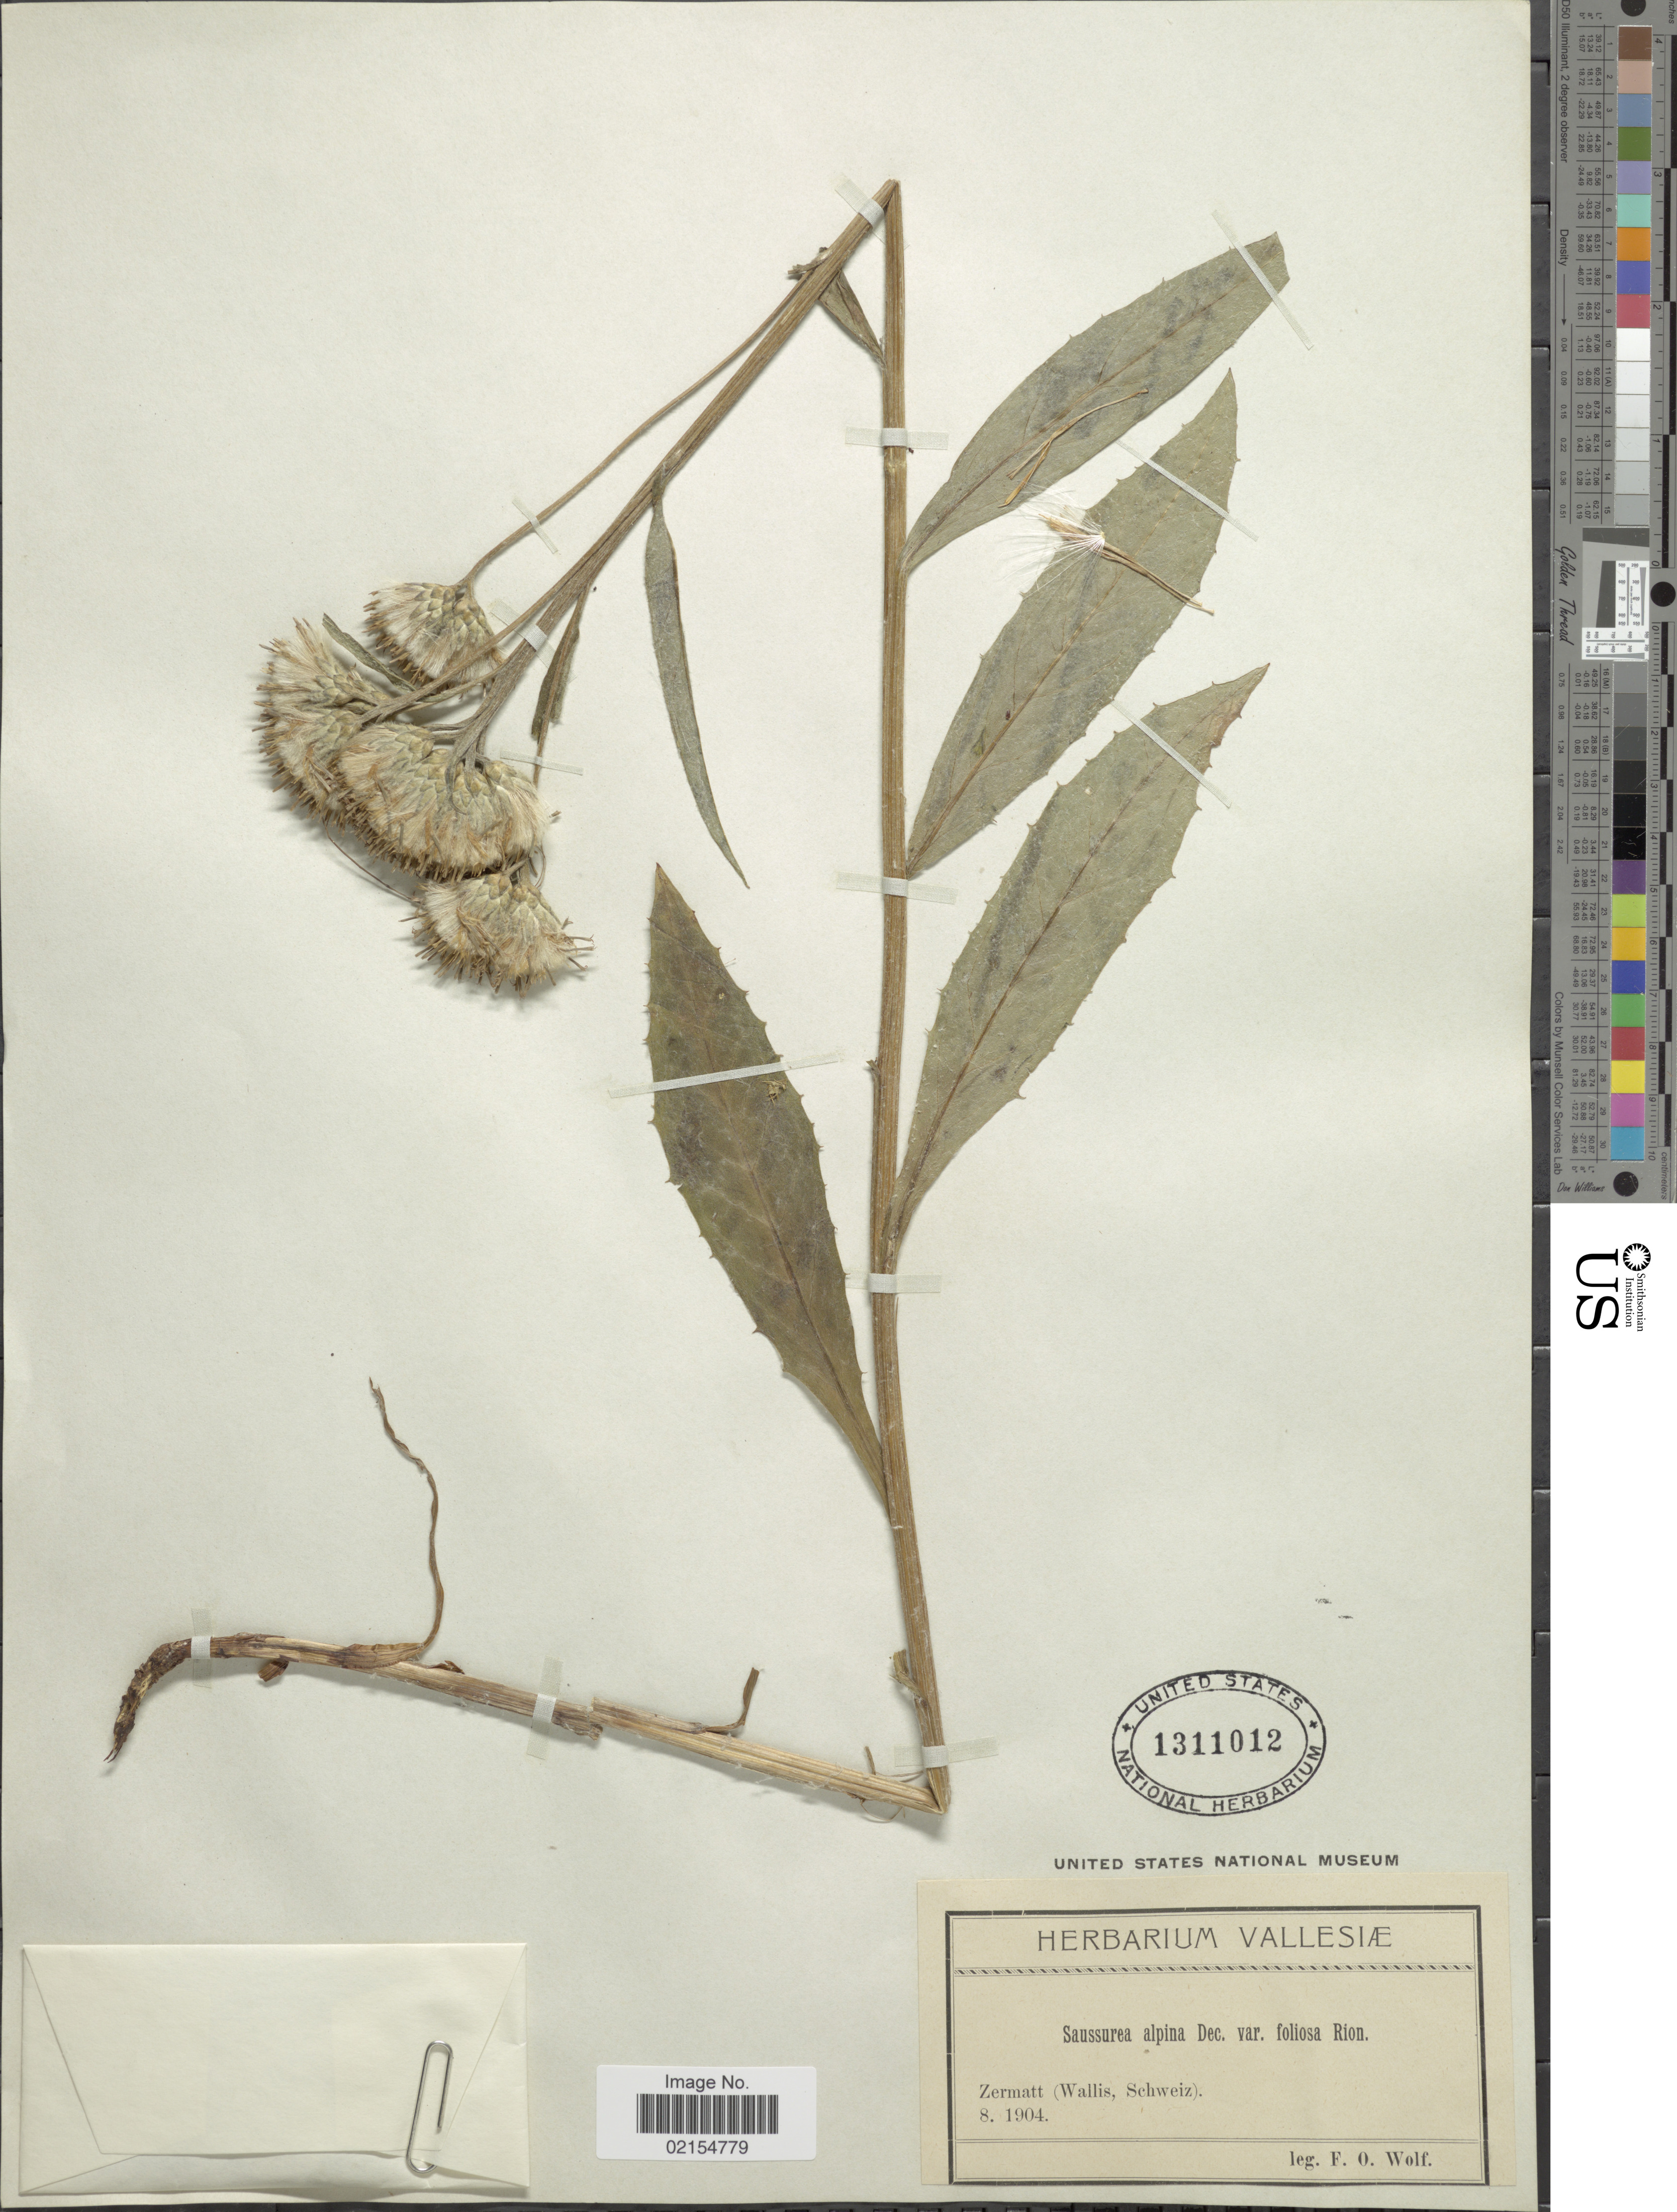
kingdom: Plantae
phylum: Tracheophyta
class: Magnoliopsida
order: Asterales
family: Asteraceae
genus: Saussurea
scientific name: Saussurea alpina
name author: (L.) DC.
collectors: F. Wolf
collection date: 1904-08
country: Switzerland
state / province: Schwyz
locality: Zermatt (Wallis, Schweiz)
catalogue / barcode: US 1311012